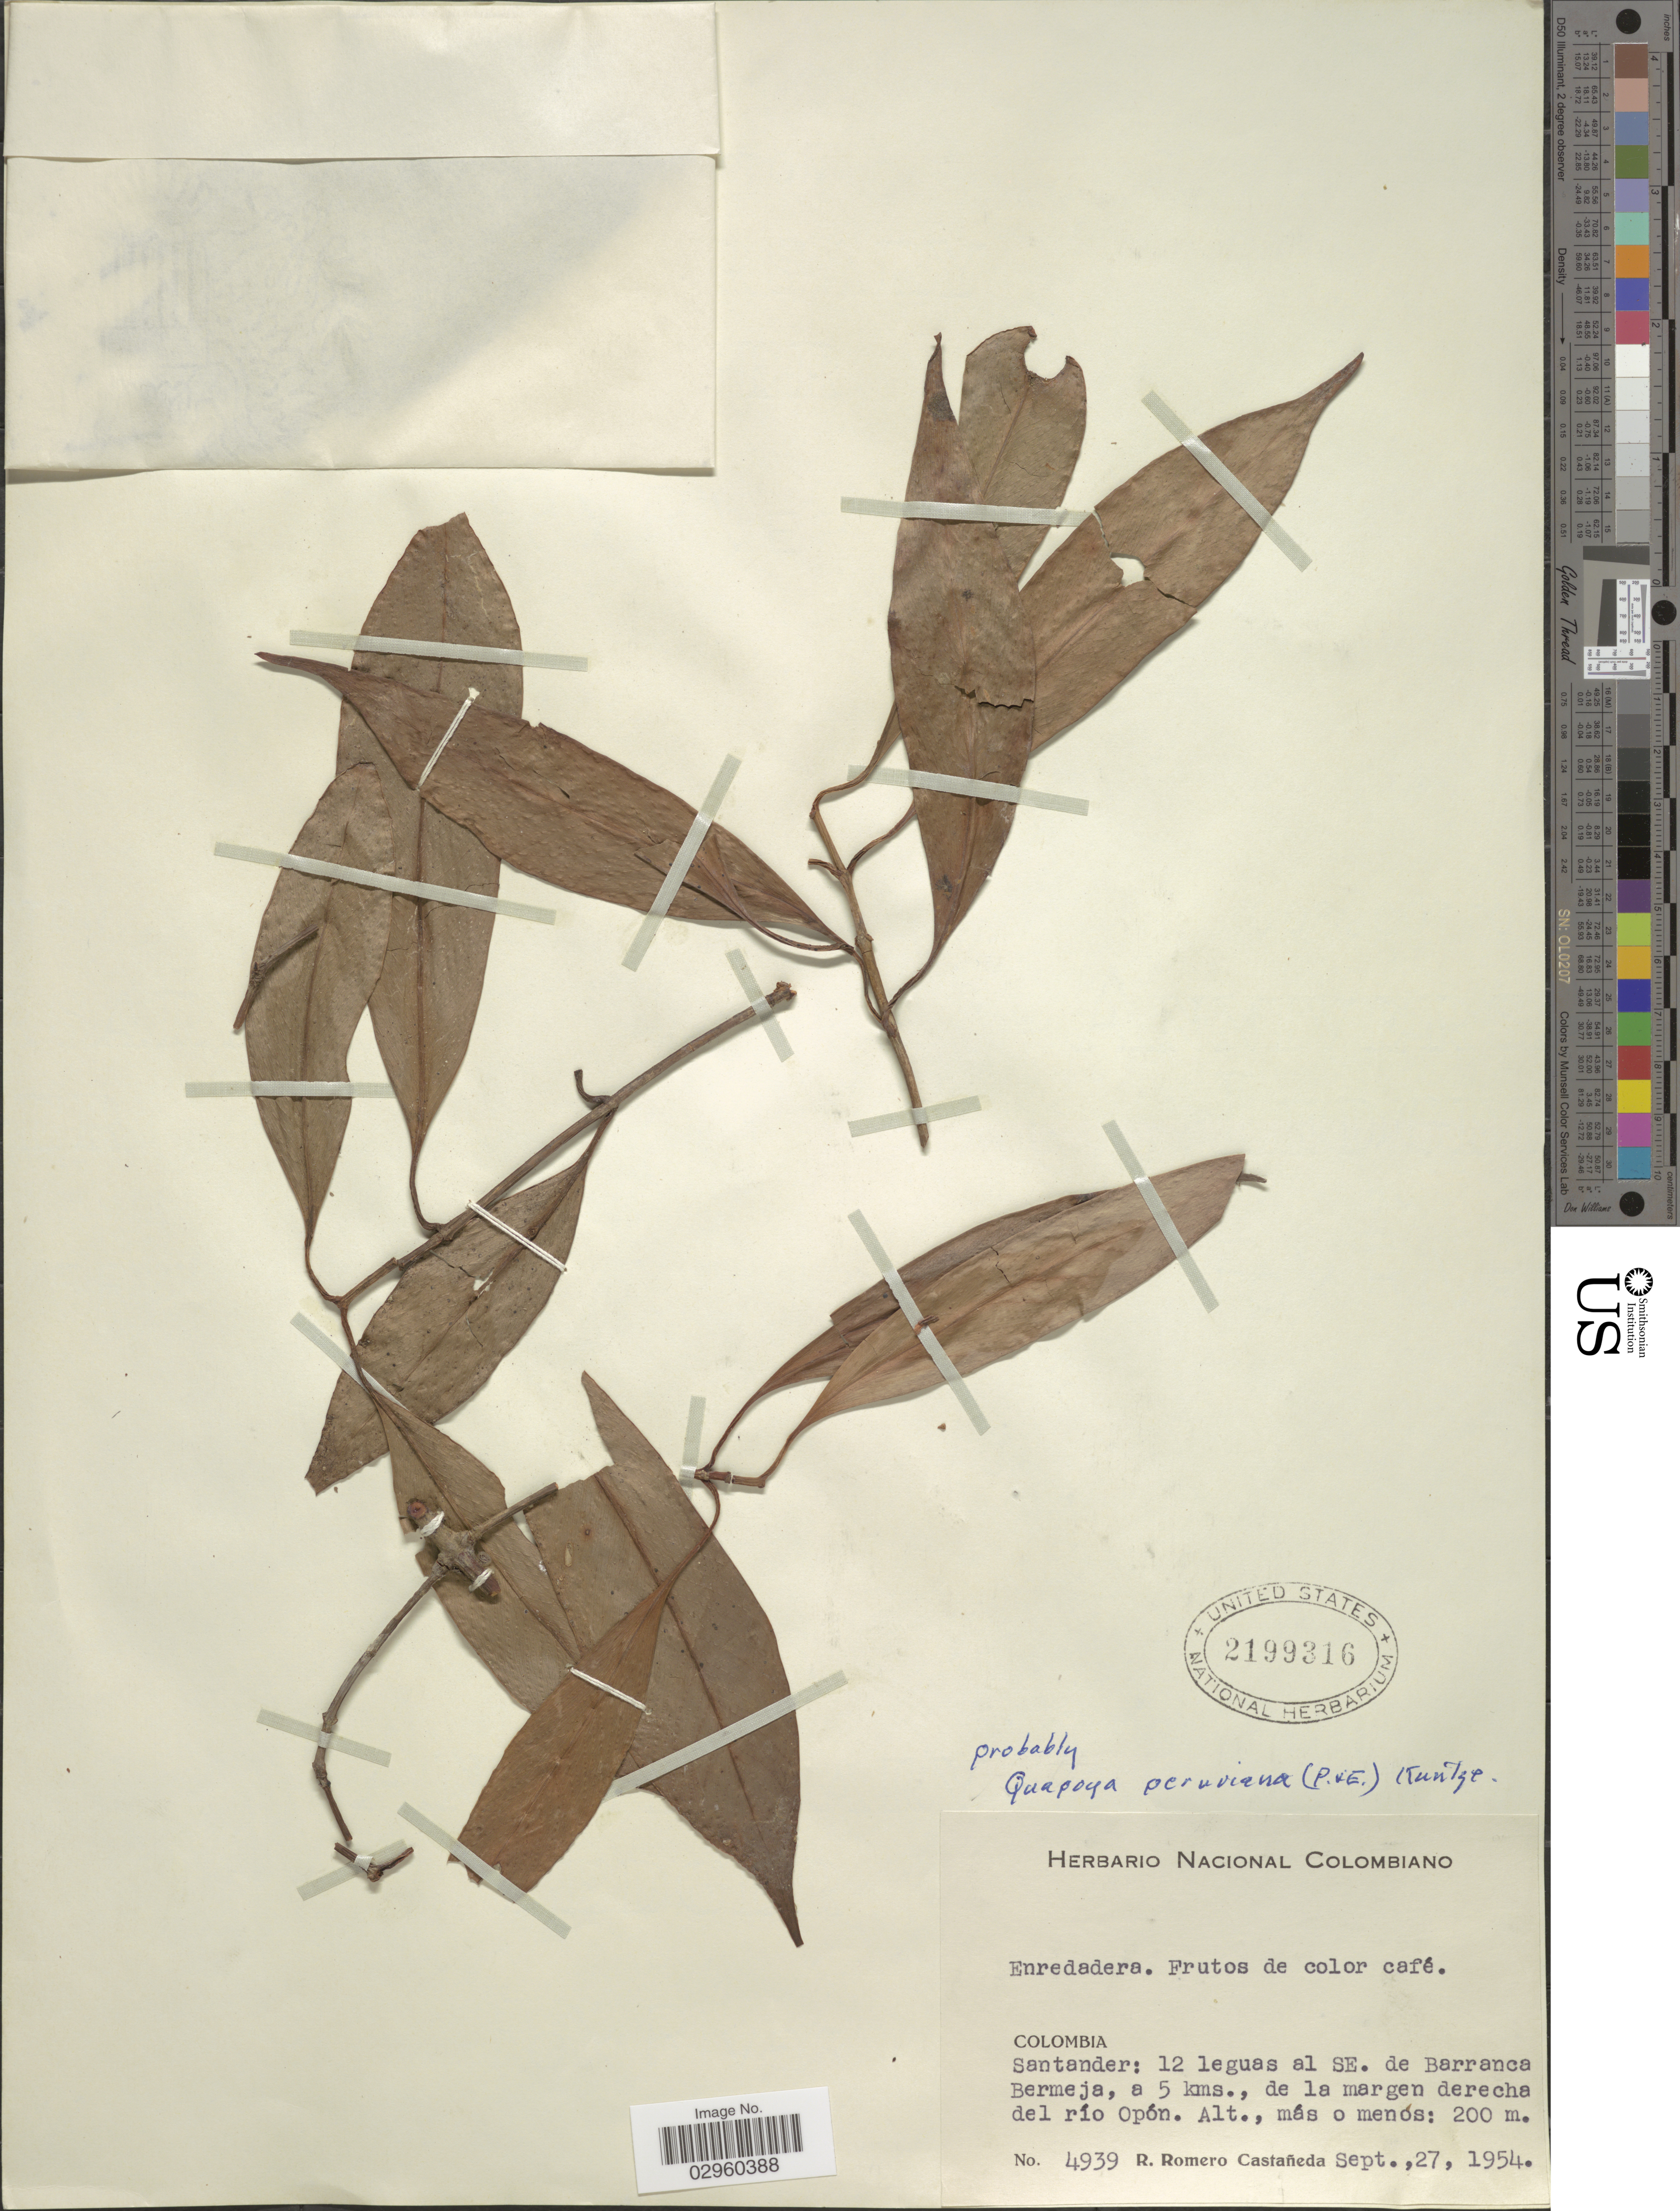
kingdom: Plantae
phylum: Tracheophyta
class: Magnoliopsida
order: Malpighiales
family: Clusiaceae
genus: Clusia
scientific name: Clusia hammeliana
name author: Pipoly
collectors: R. Romero Castañeda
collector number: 4939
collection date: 1954-09-27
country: Colombia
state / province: Santander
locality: Santander: 12 leguas al SE. de Barranca Bermeja, a 5 kms., de la margen derecha del río Opón.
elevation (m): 200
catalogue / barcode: US 2199316